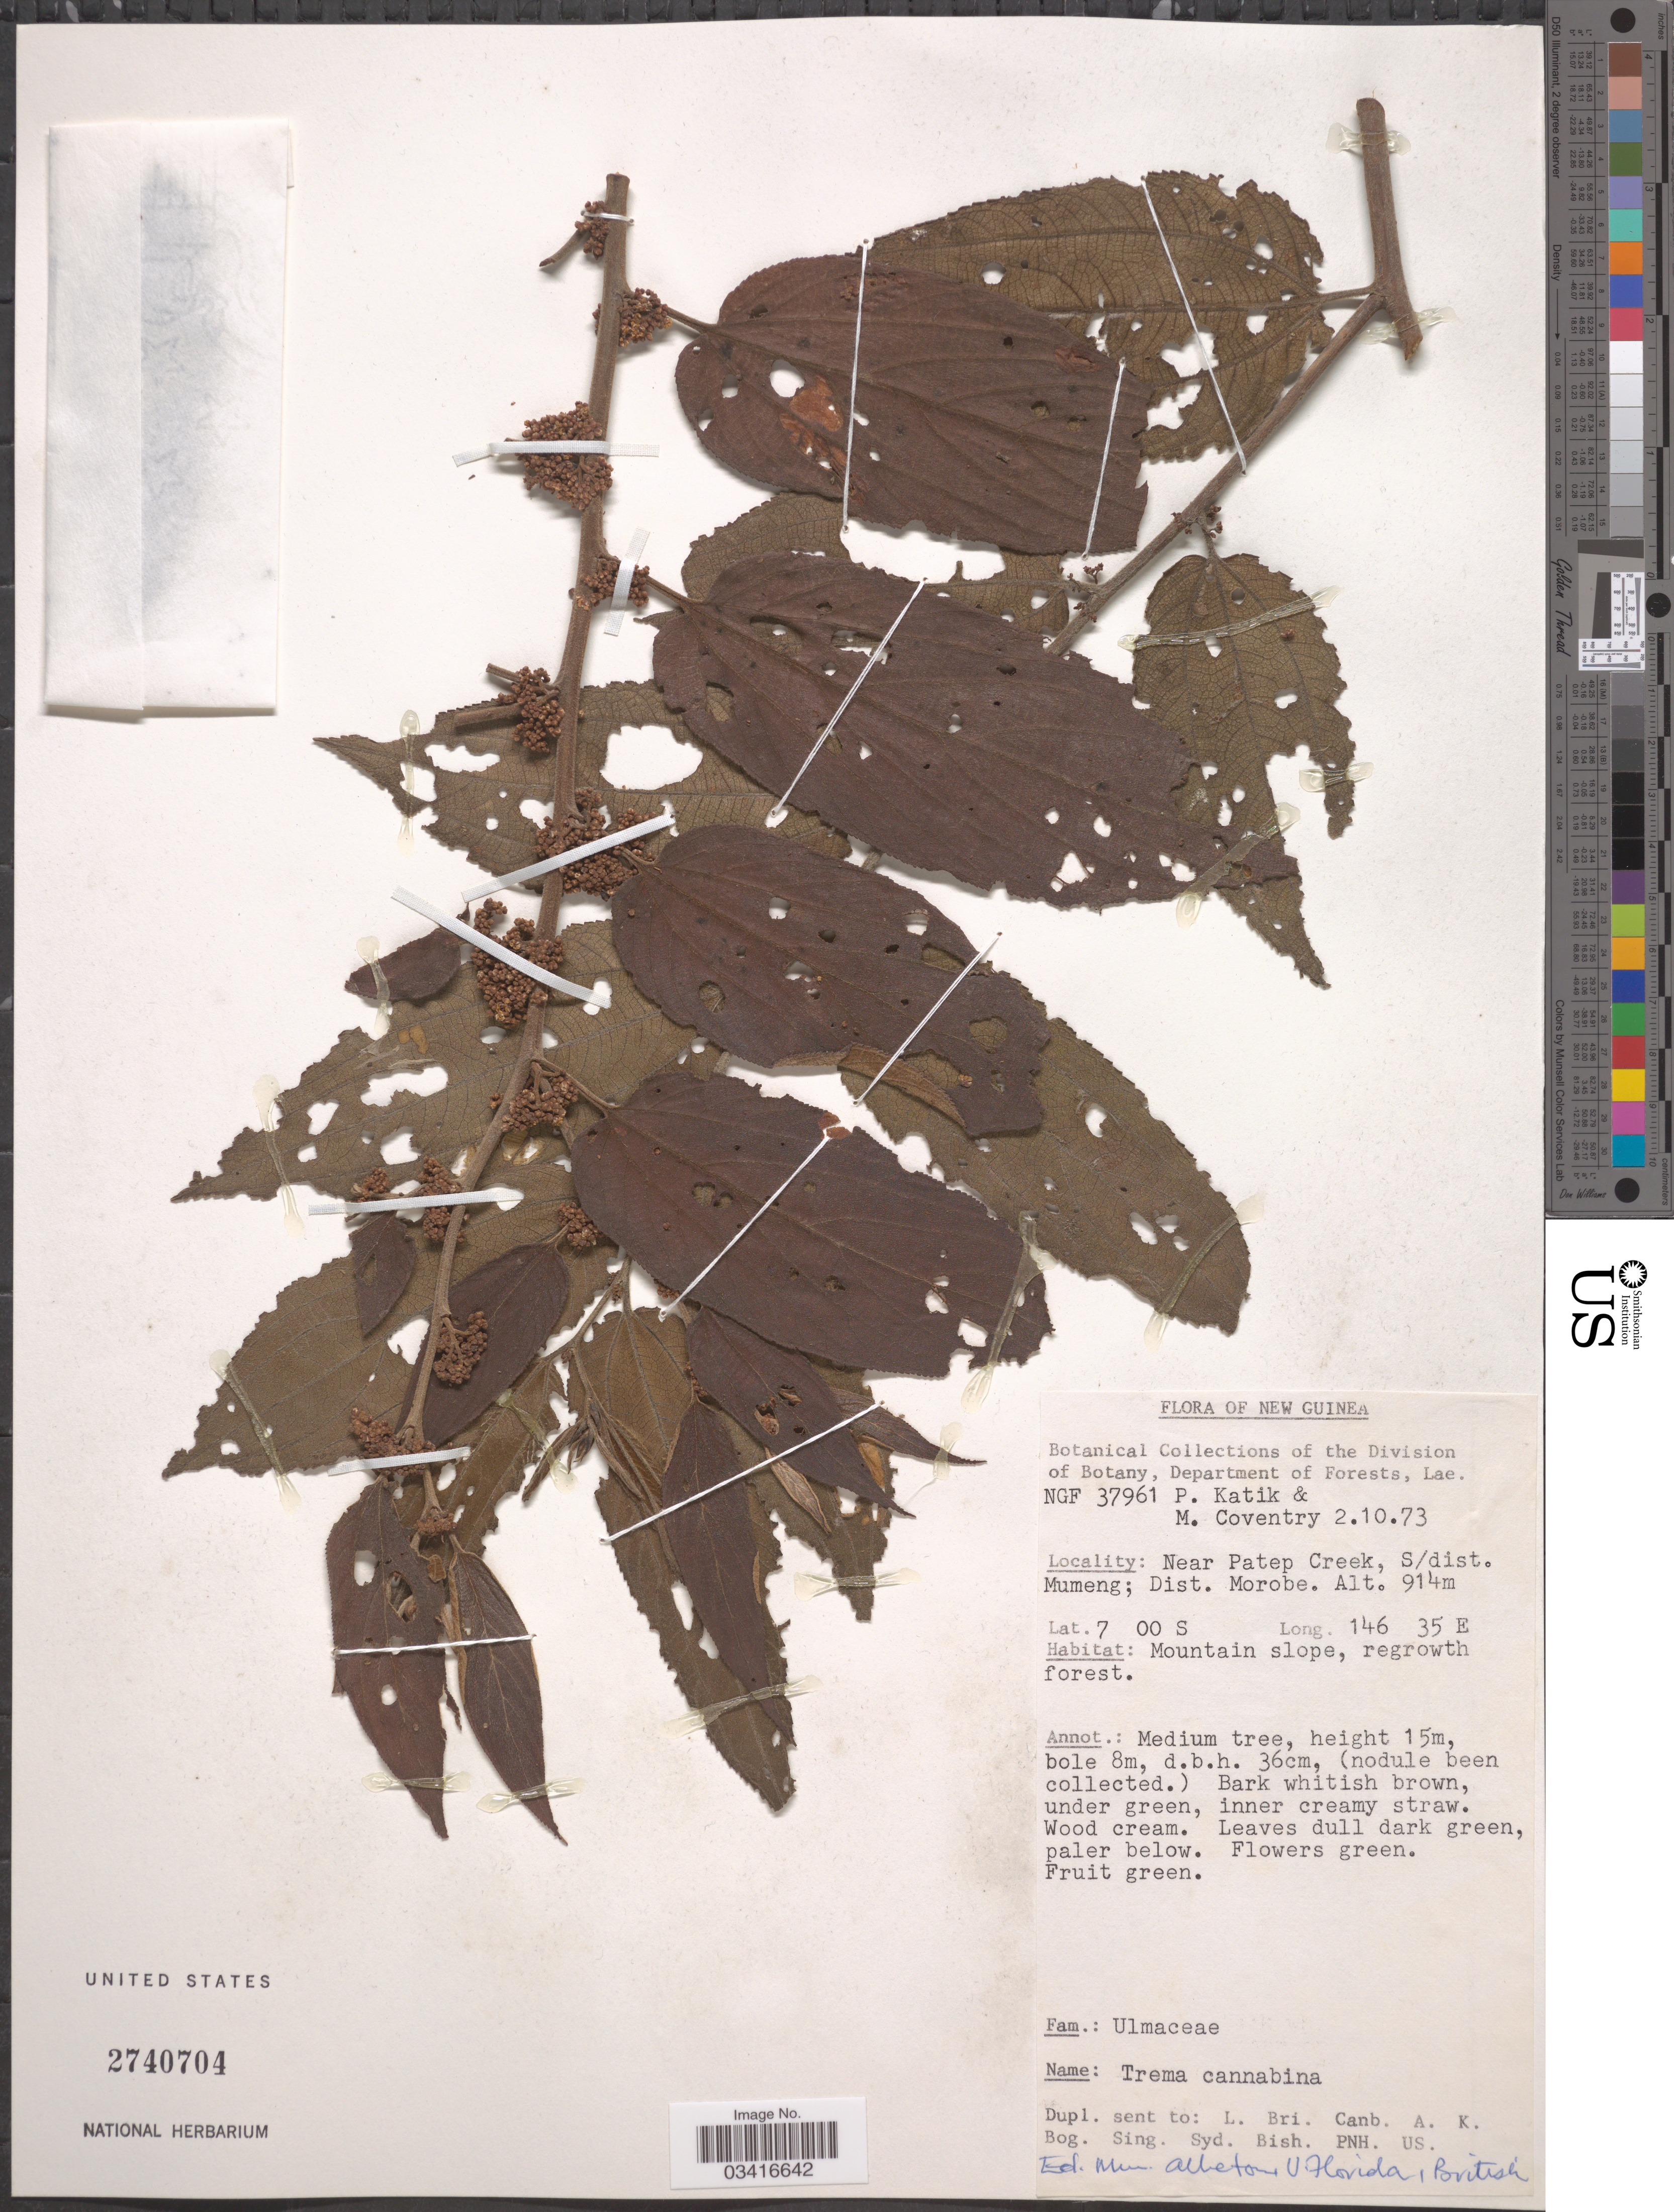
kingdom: Plantae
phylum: Tracheophyta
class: Magnoliopsida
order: Rosales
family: Cannabaceae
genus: Trema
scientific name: Trema cannabina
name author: Lour.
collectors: P. Katik & M. Coventry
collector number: NGF 37961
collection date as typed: Transcribed d/m/y: 2/10/73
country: Papua New Guinea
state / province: Morobe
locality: New Guinea. Near Patep Creek, S/dist. Mumeng; Dist. Morobe.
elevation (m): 914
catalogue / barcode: US 2740704